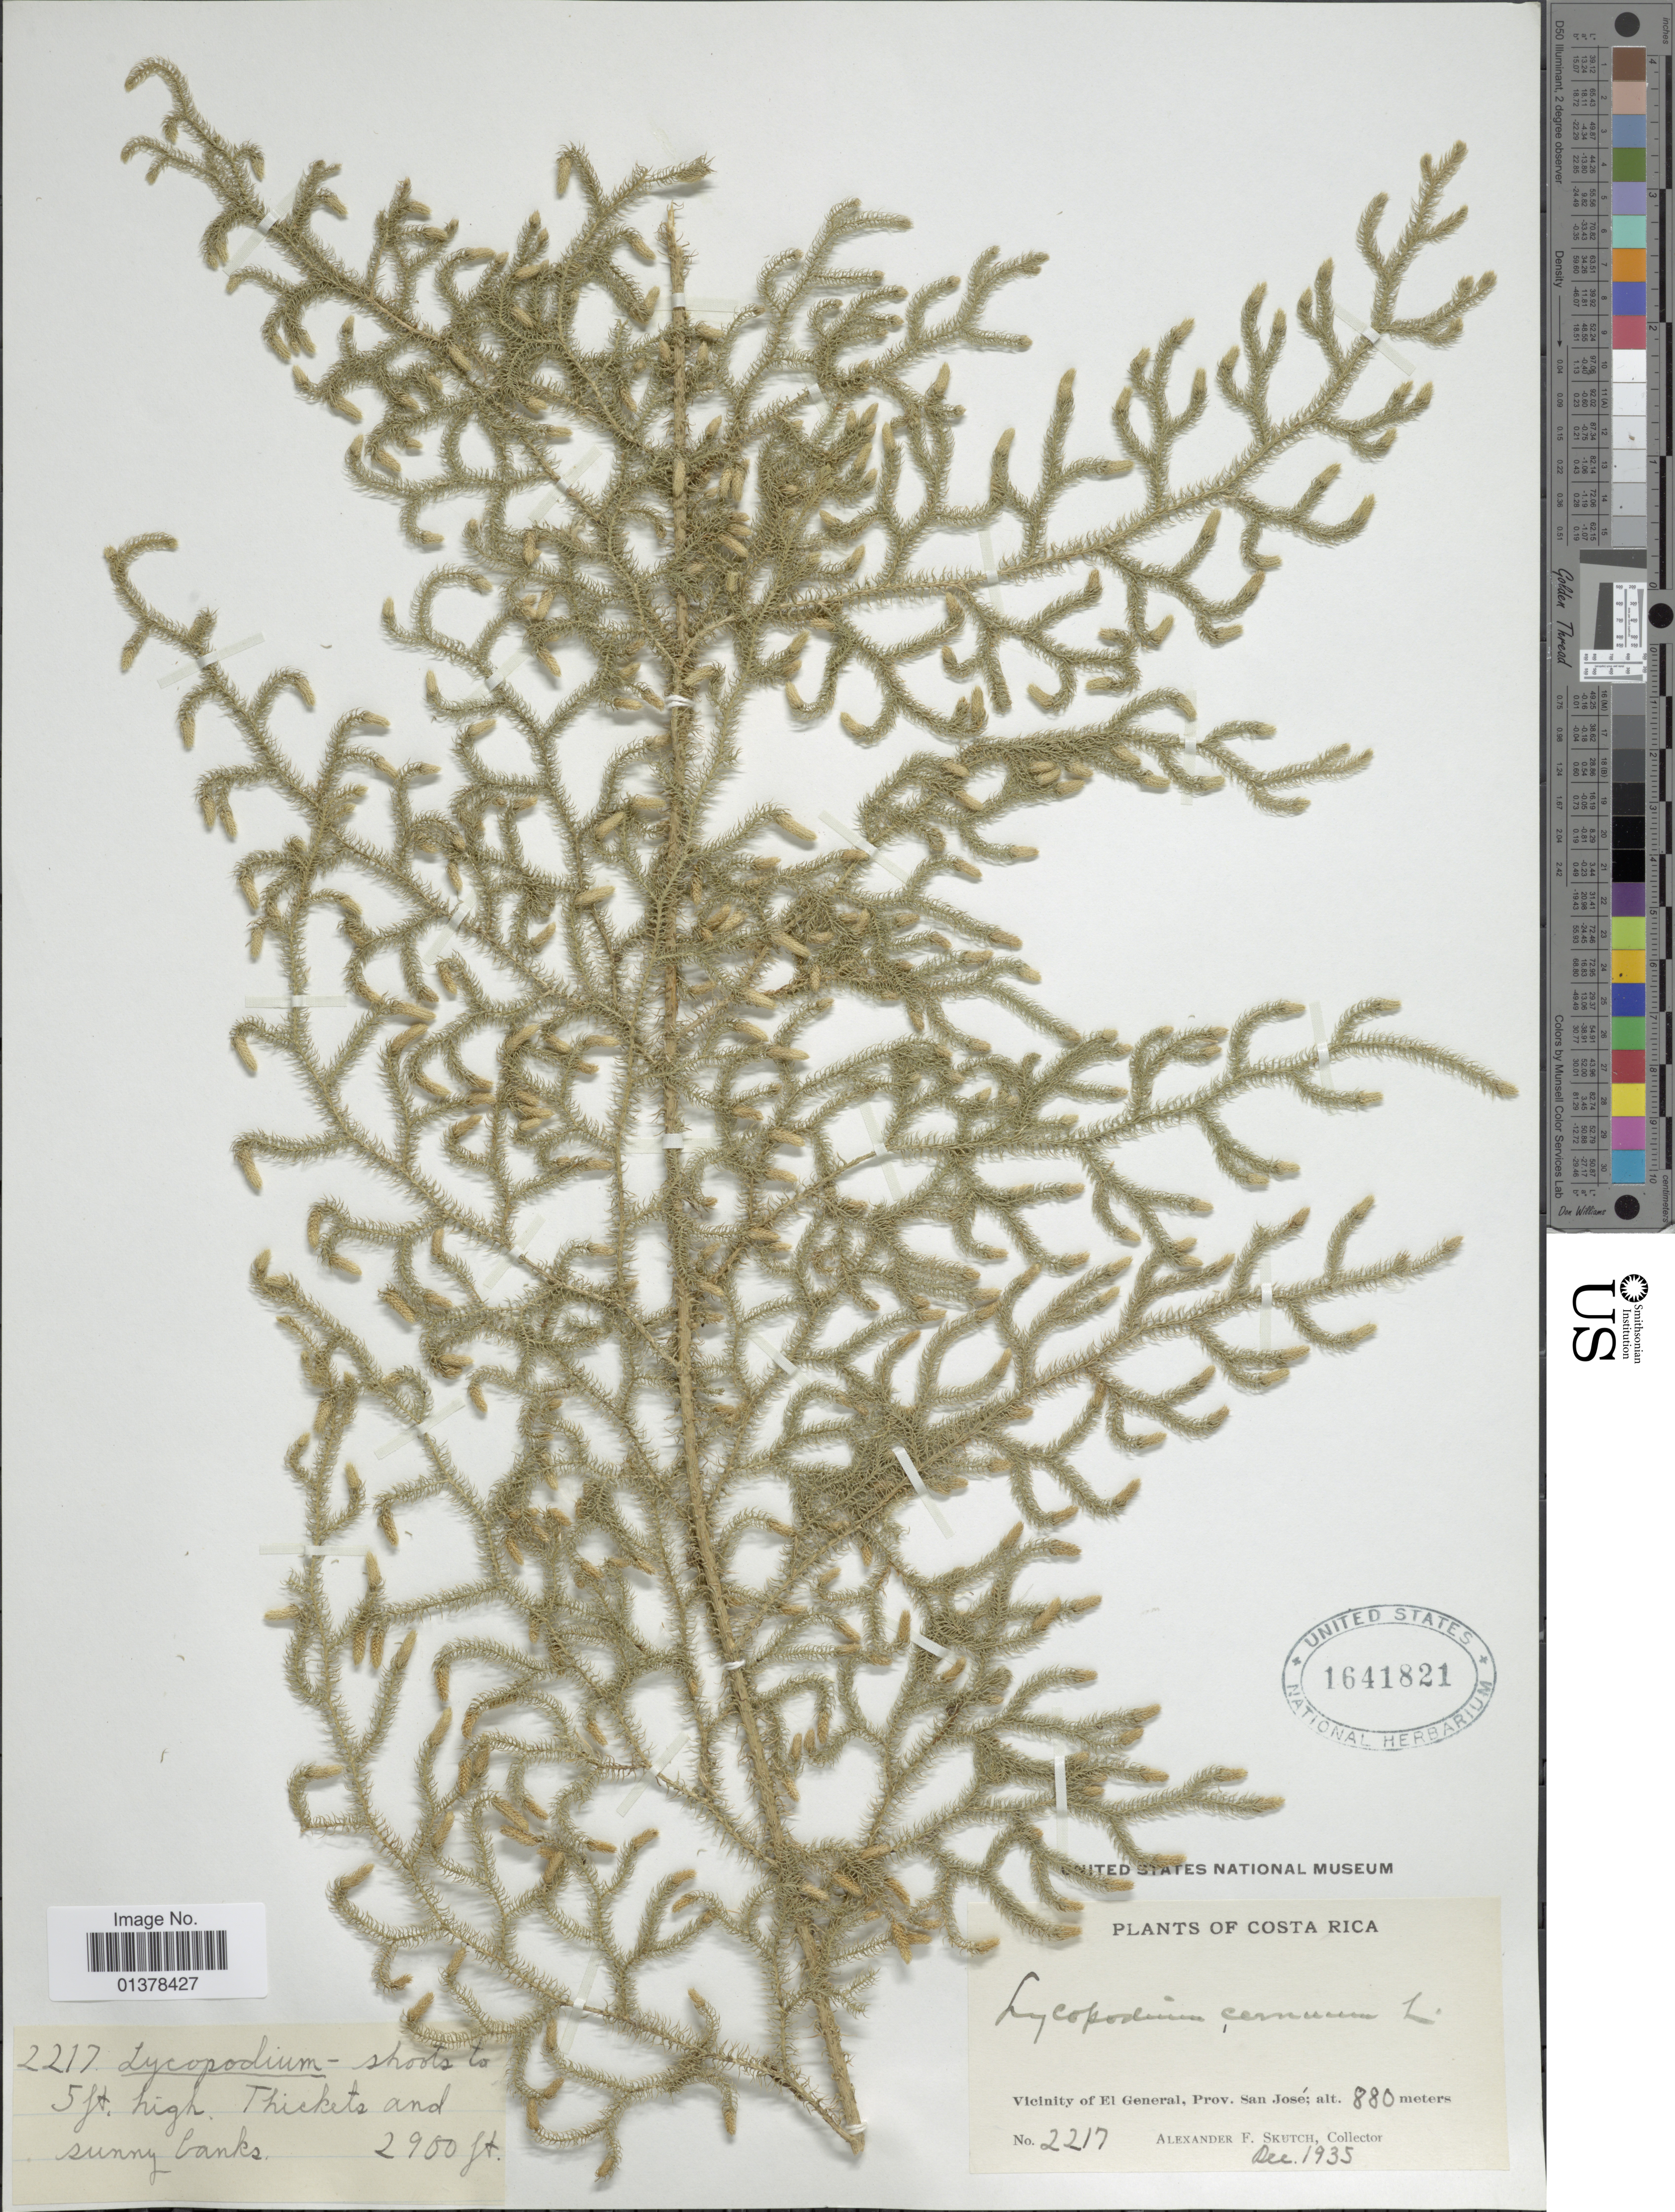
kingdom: Plantae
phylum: Tracheophyta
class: Lycopodiopsida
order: Lycopodiales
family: Lycopodiaceae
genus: Palhinhaea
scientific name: Palhinhaea cernua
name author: (L.) Vasc. & Franco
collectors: A. F. Skutch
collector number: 2217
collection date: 1935-12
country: Costa Rica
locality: Vicinity of El General, Prov. San José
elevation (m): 880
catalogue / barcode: US 1641821